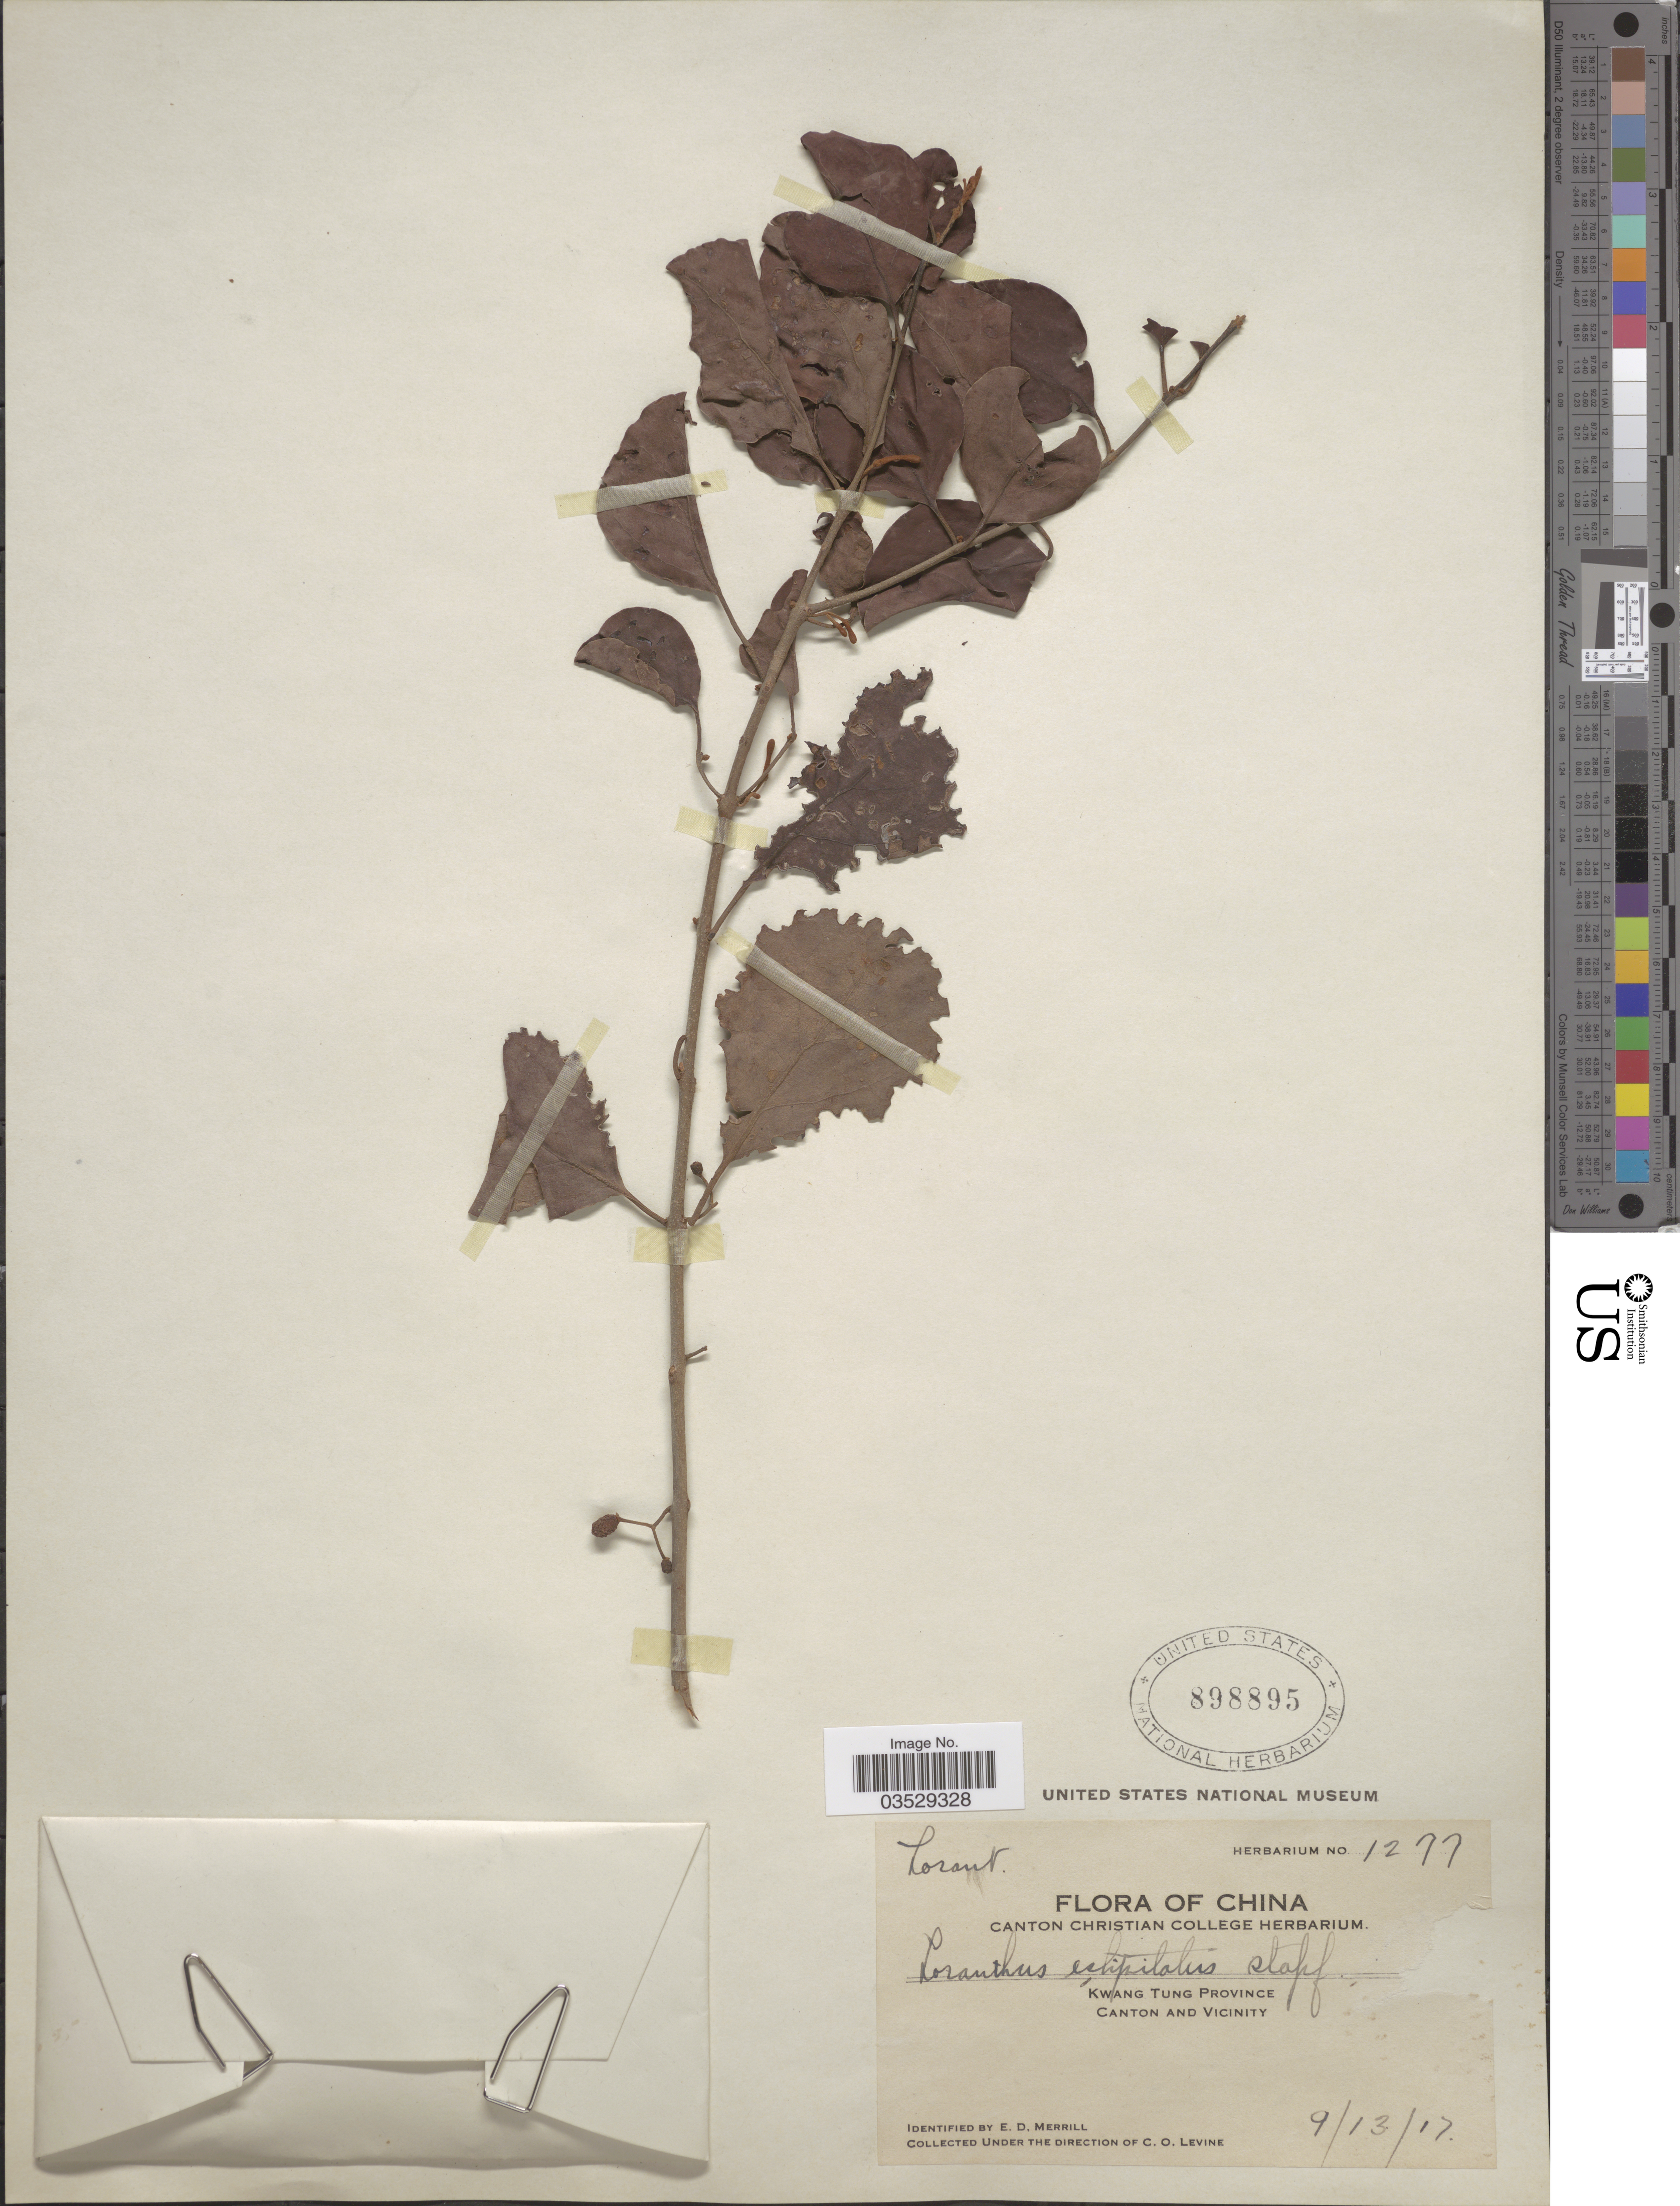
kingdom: Plantae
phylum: Tracheophyta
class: Magnoliopsida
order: Santalales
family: Loranthaceae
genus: Taxillus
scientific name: Taxillus chinensis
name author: (DC.) Danser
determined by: Strong, M. T., (US), Smithsonian Institution - National Museum of Natural History (UNITED STATES)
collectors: C. O. Levine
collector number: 1277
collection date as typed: Transcribed d/m/y: 13/9/17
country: China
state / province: Guangdong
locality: Kwang Tung Province. Canton and Vicinity.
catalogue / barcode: US 898895